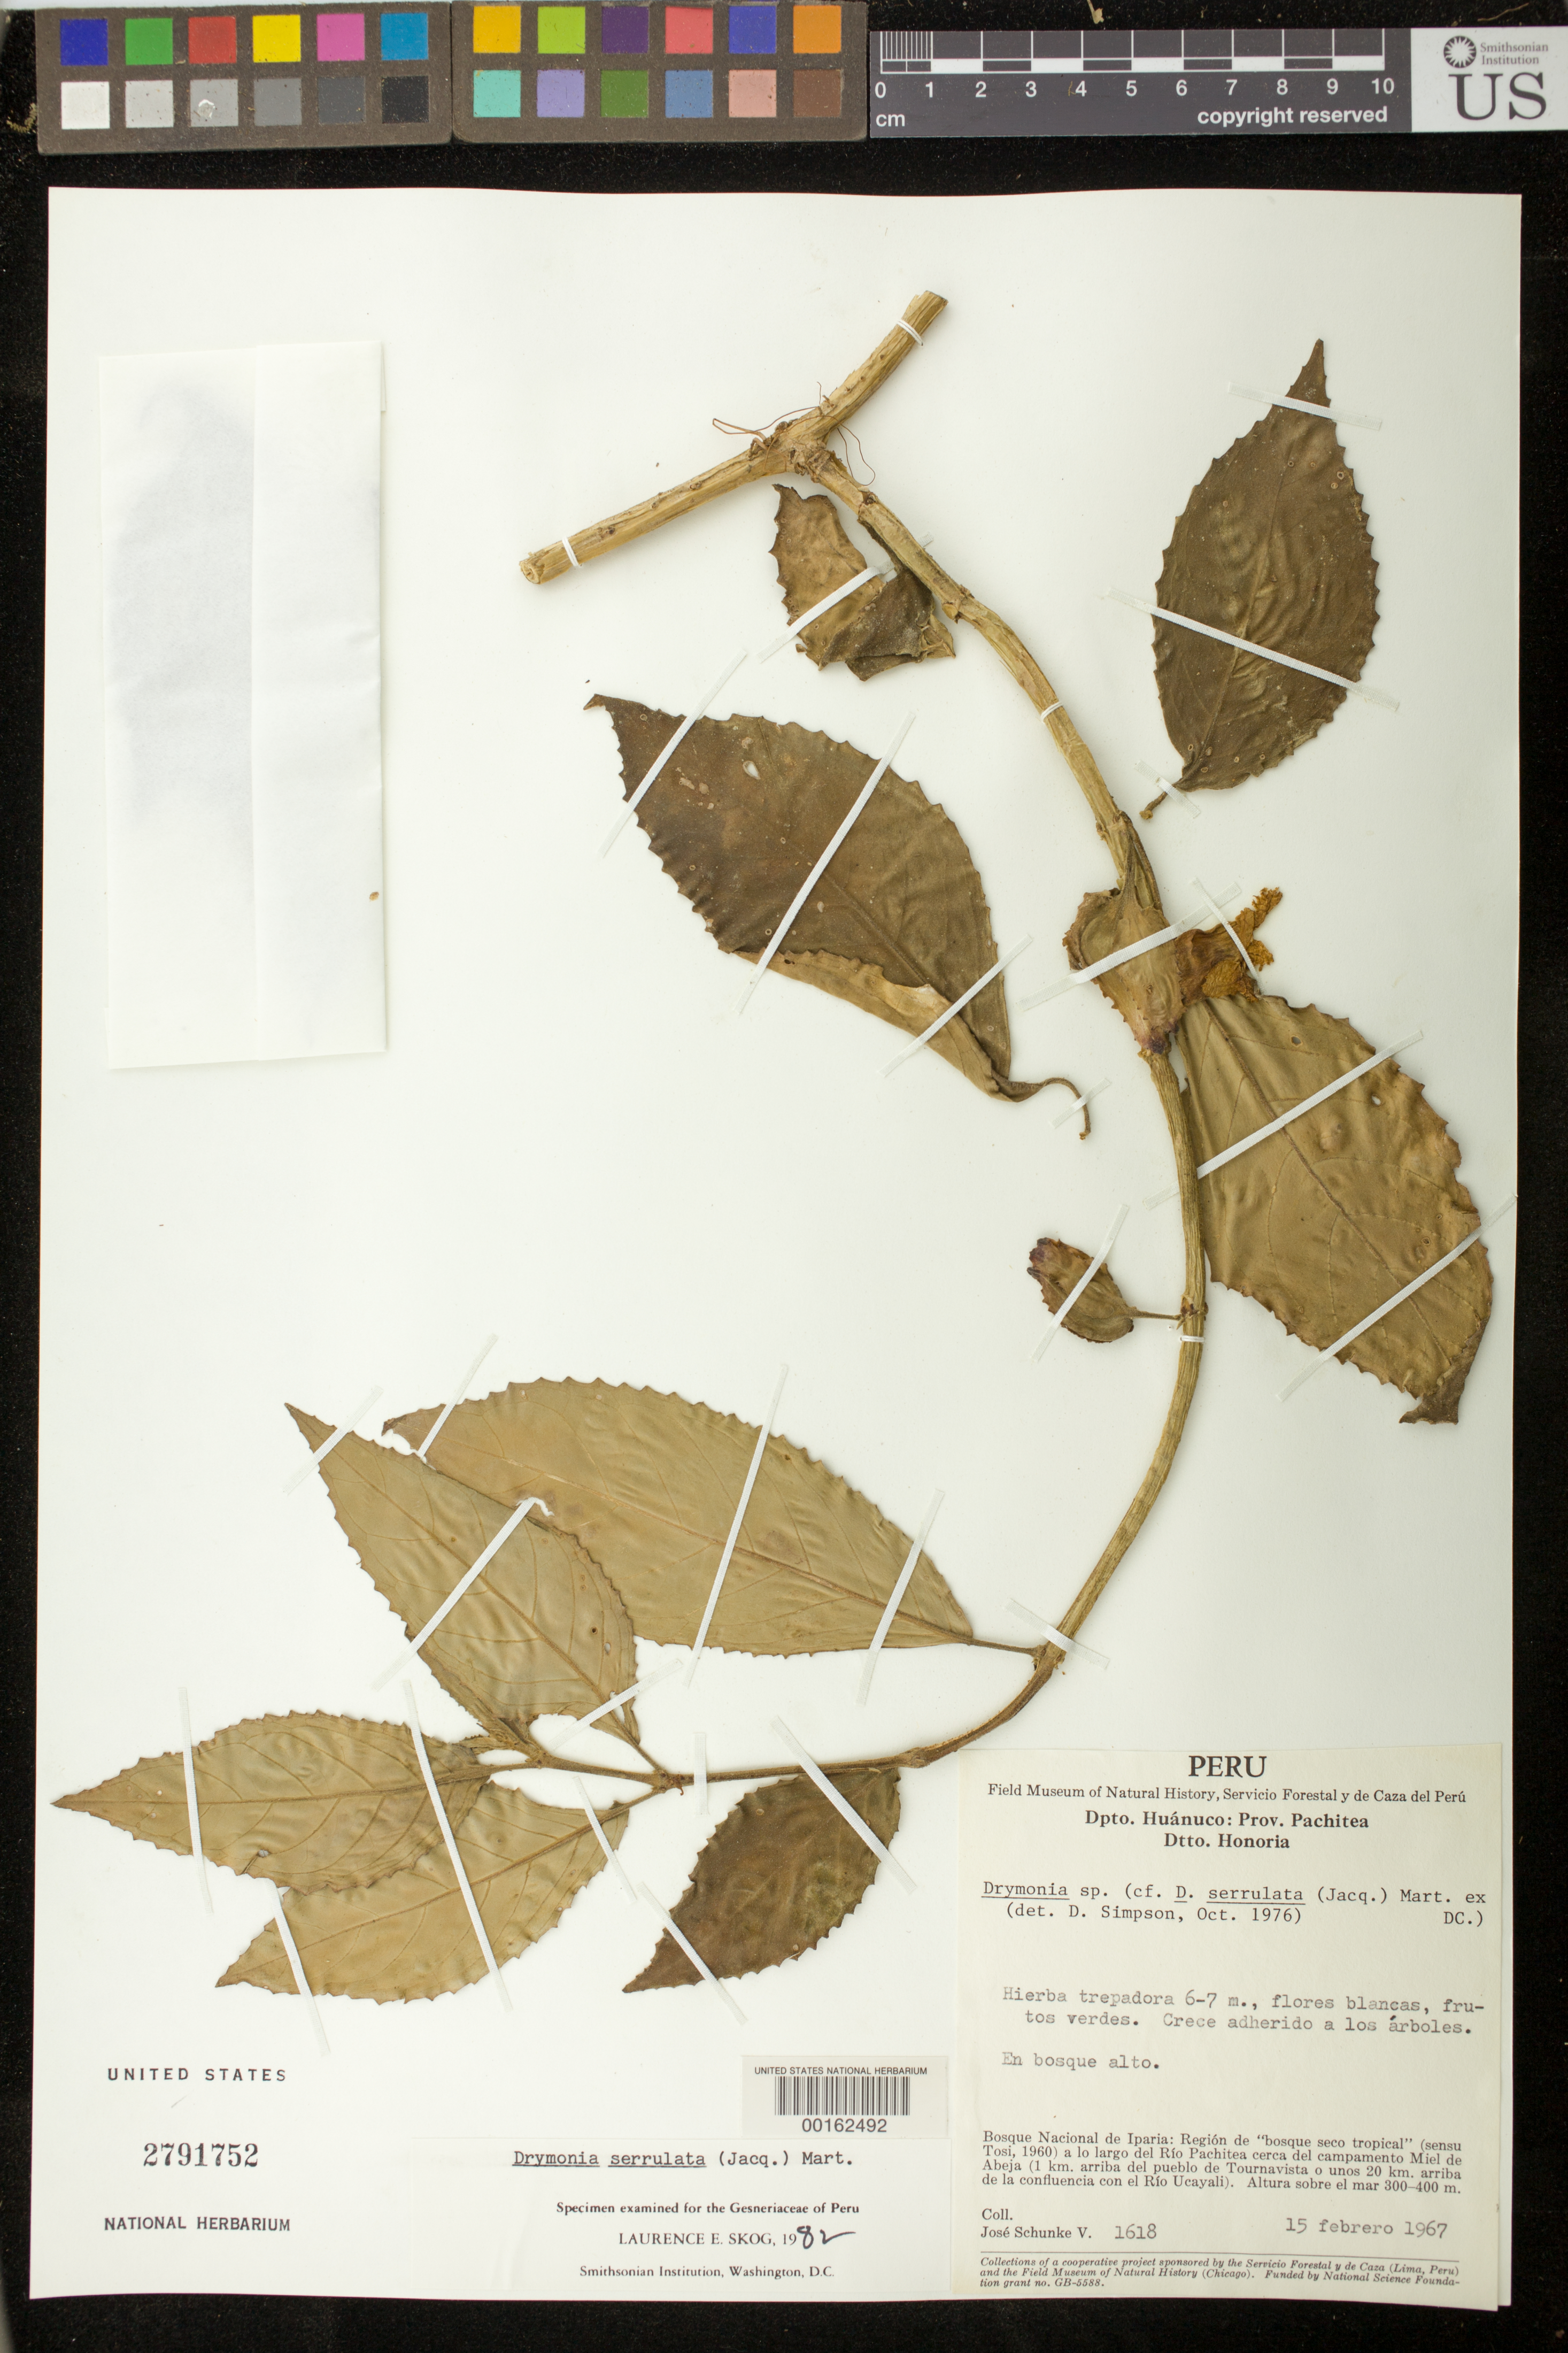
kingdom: Plantae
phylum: Tracheophyta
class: Magnoliopsida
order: Lamiales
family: Gesneriaceae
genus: Drymonia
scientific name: Drymonia serrulata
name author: (Jacq.) Mart.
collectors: J. Schunke Vigo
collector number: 1618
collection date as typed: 15 Feb 1967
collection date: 1967-02-15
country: Peru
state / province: Huánuco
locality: Prov. Pachitea; Dtto. Honoria, Natl Forest of Iparia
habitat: region of "secondary tropical forest" (sensu Tosi, 1960)...In tall forest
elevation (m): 300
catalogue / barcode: US 2791752